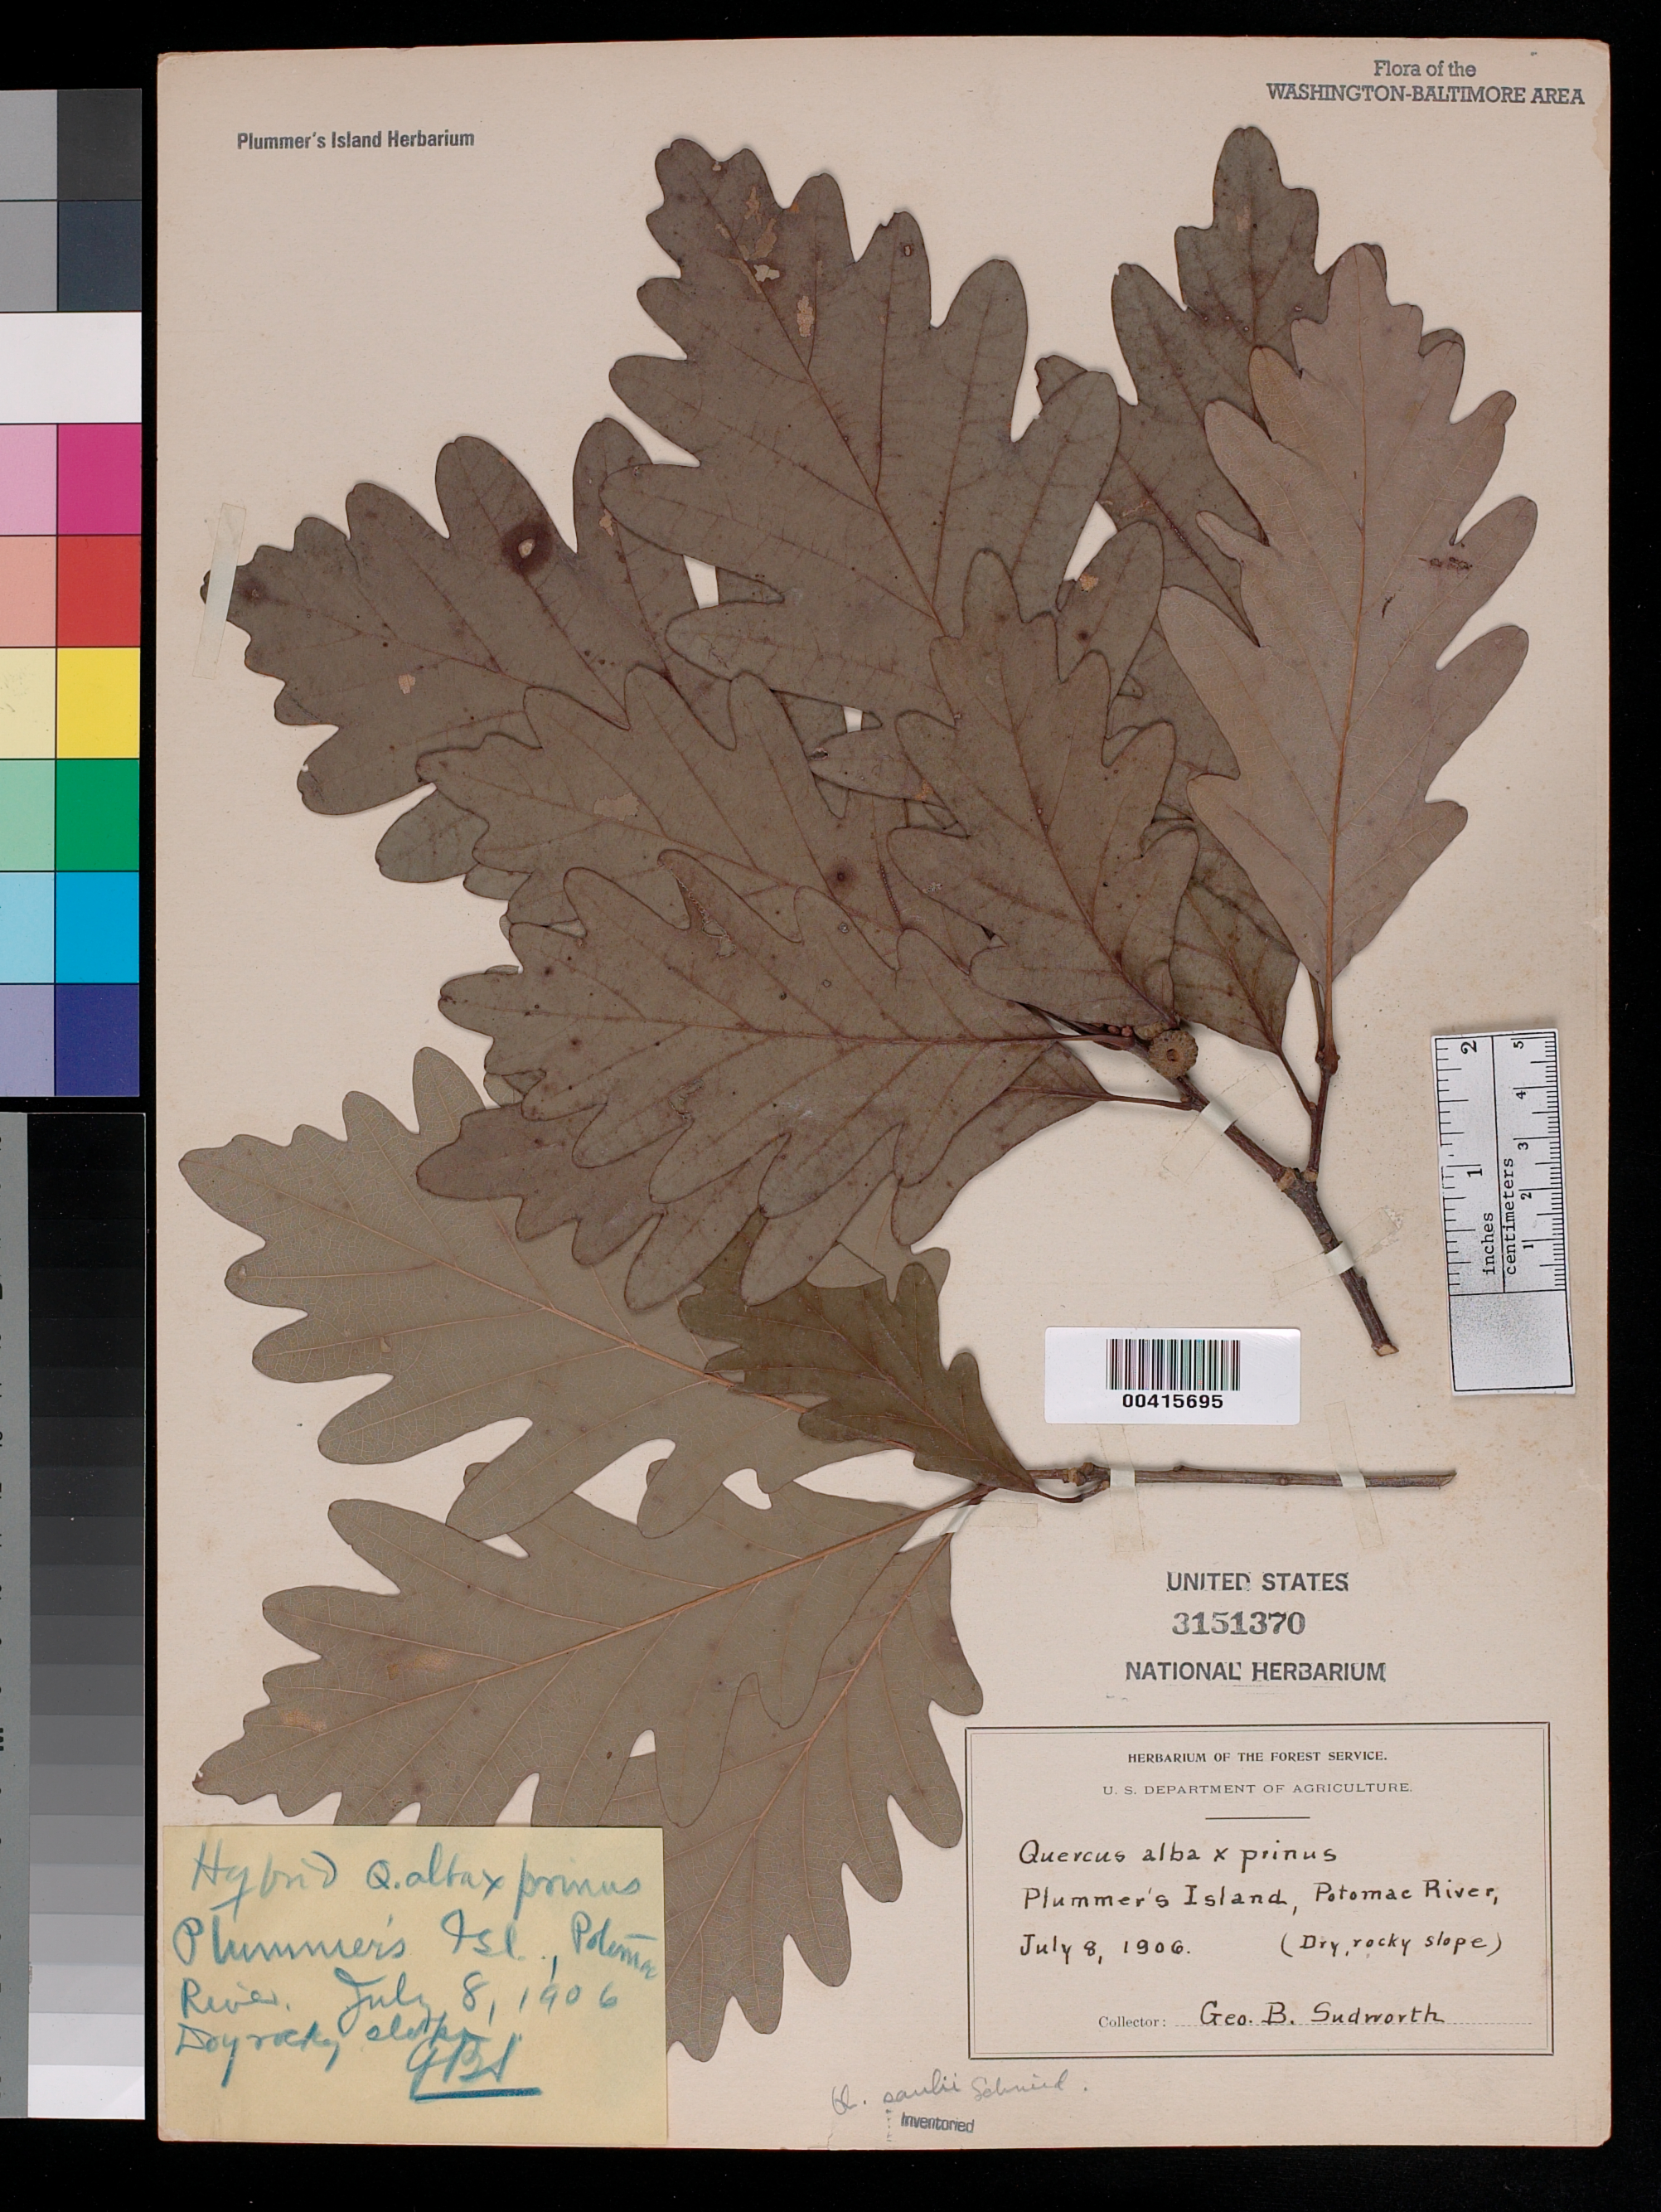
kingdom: Plantae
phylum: Tracheophyta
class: Magnoliopsida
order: Fagales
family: Fagaceae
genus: Quercus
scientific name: Quercus x saulii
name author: C. K. Schneider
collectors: G. B. Sudworth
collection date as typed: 08 Jul 1906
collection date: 1906-07-08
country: United States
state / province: Maryland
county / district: Montgomery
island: Plummers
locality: Plummer's Island C. & O. Canal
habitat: Dry, rocky slope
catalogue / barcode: US 3151370